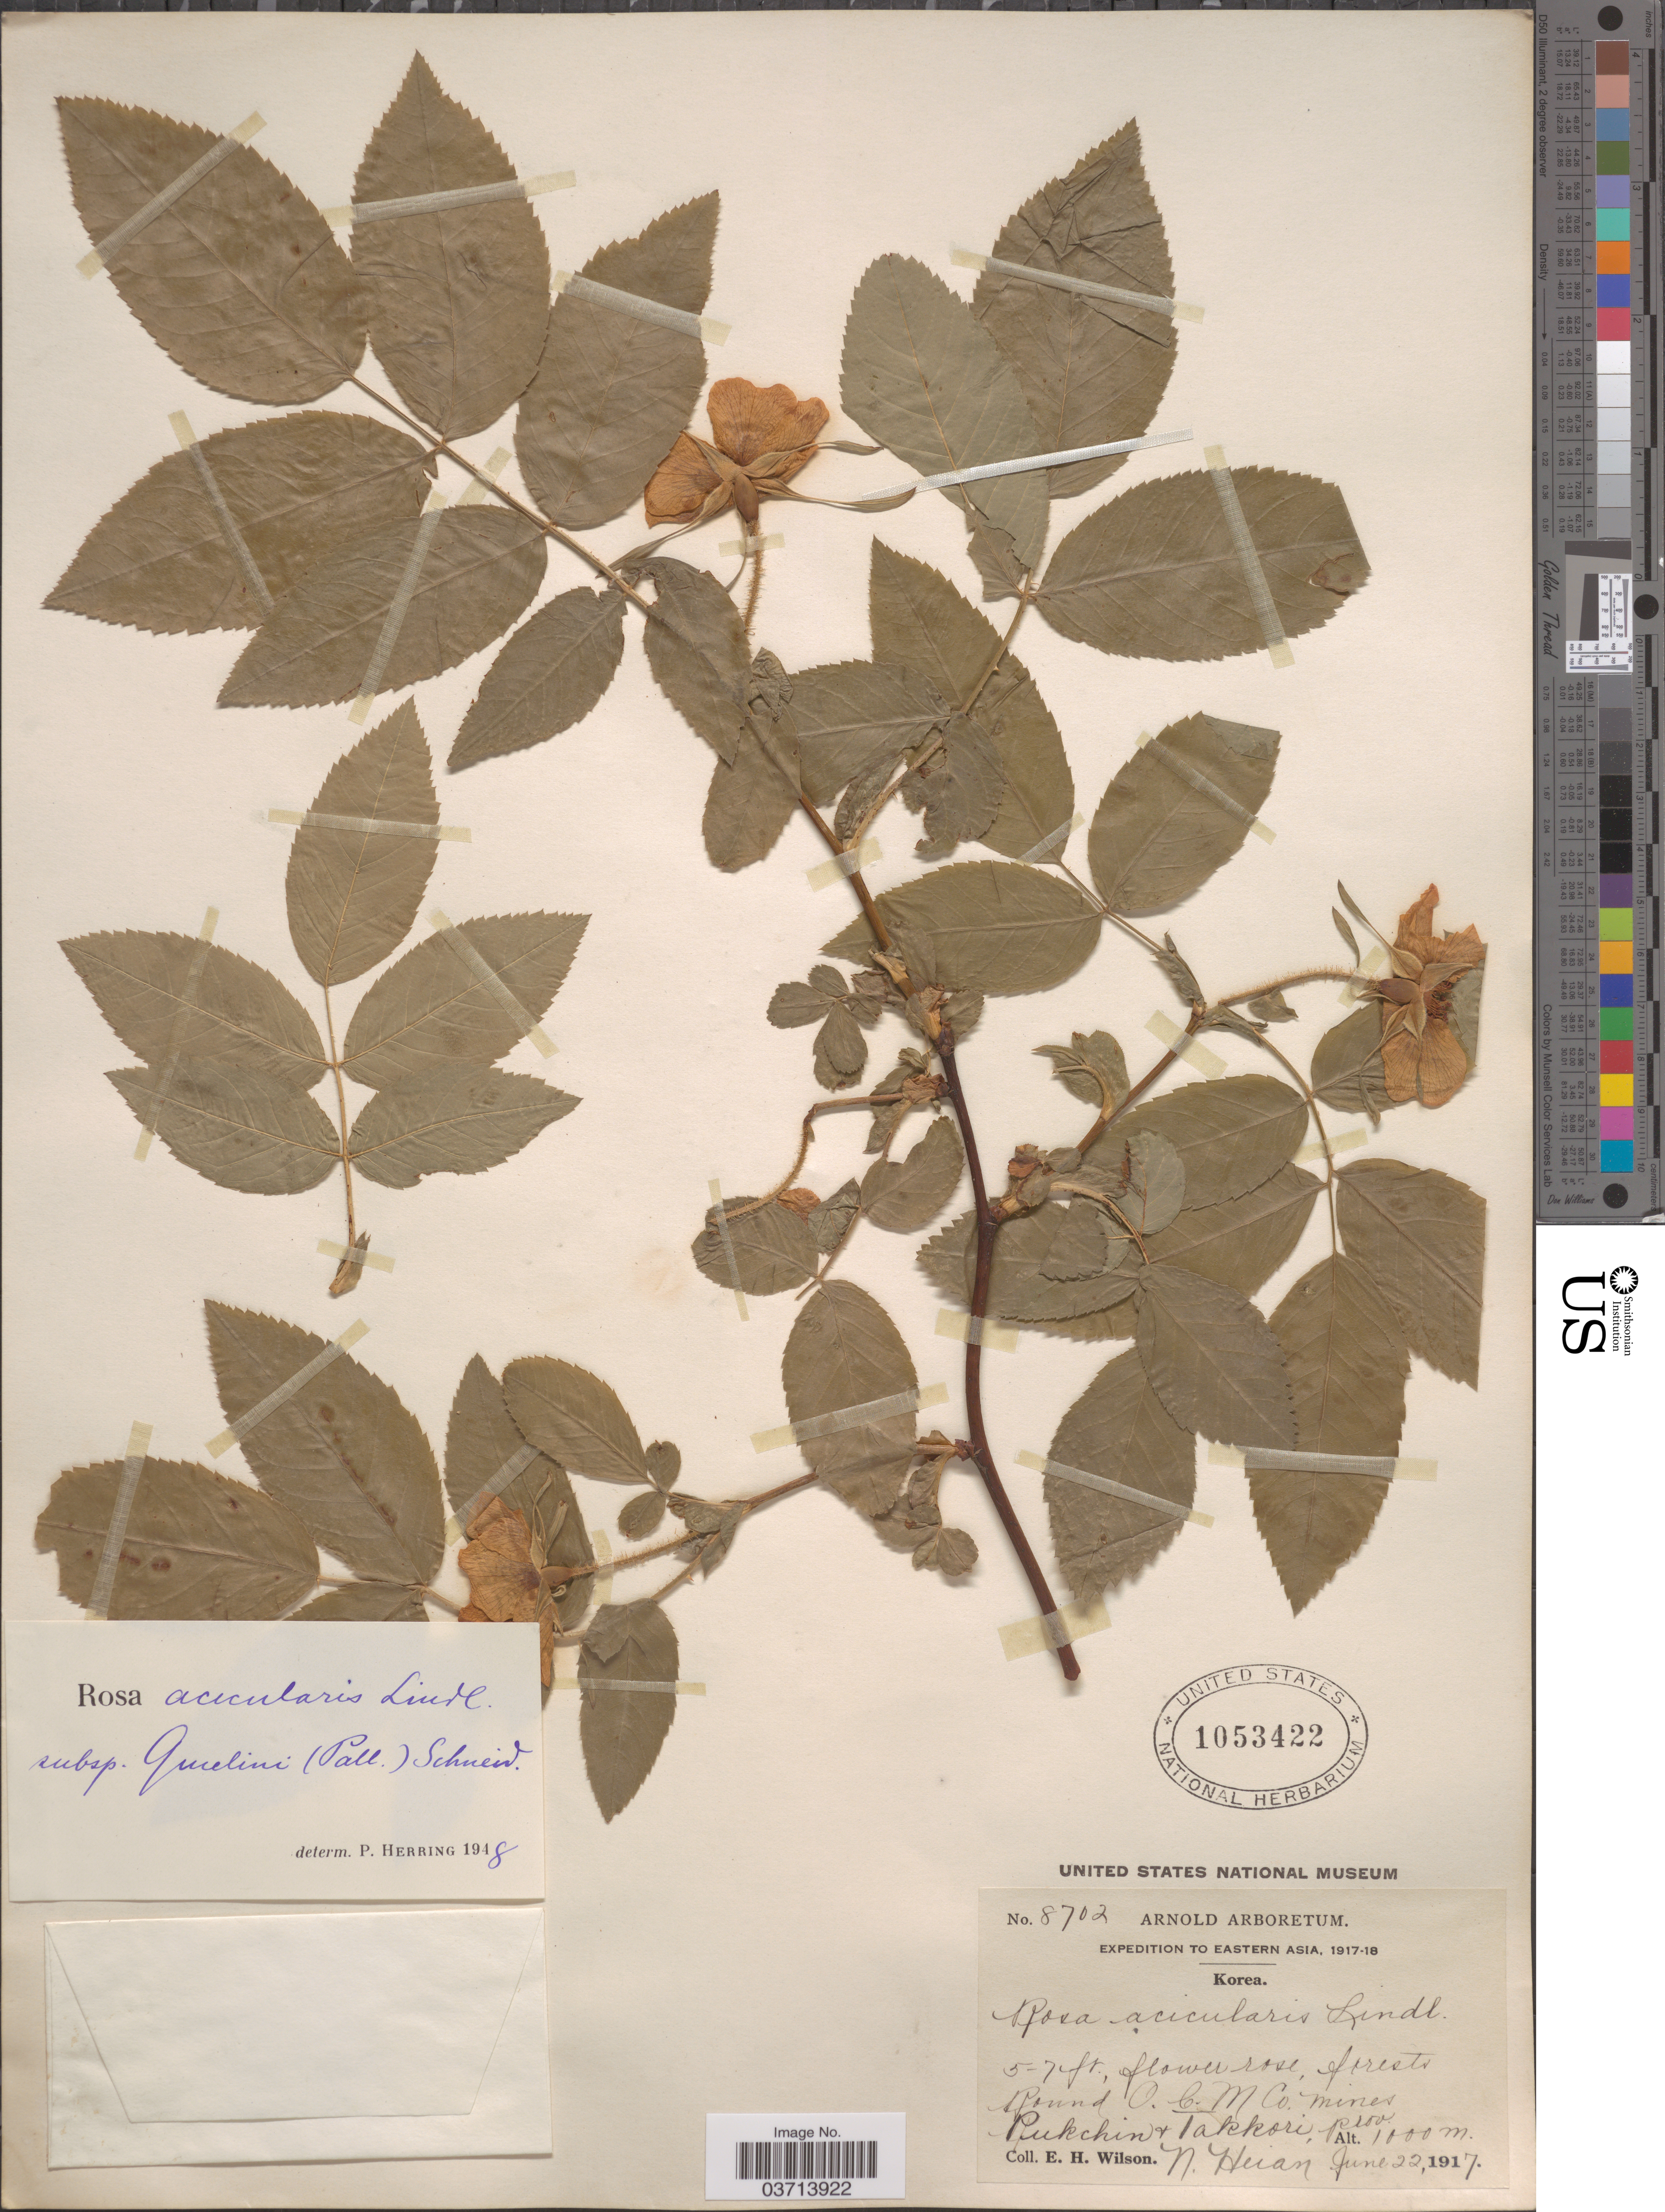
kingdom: Plantae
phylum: Tracheophyta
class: Magnoliopsida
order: Rosales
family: Rosaceae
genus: Rosa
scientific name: Rosa acicularis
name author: Lindl.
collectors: E. Wilson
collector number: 8702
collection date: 1917-06-22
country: North Korea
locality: Korea. Forests Pound O. C. M Co. Mines. Pukchin + Takkori, prov. N. Heian.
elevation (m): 1000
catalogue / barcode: US 1053422